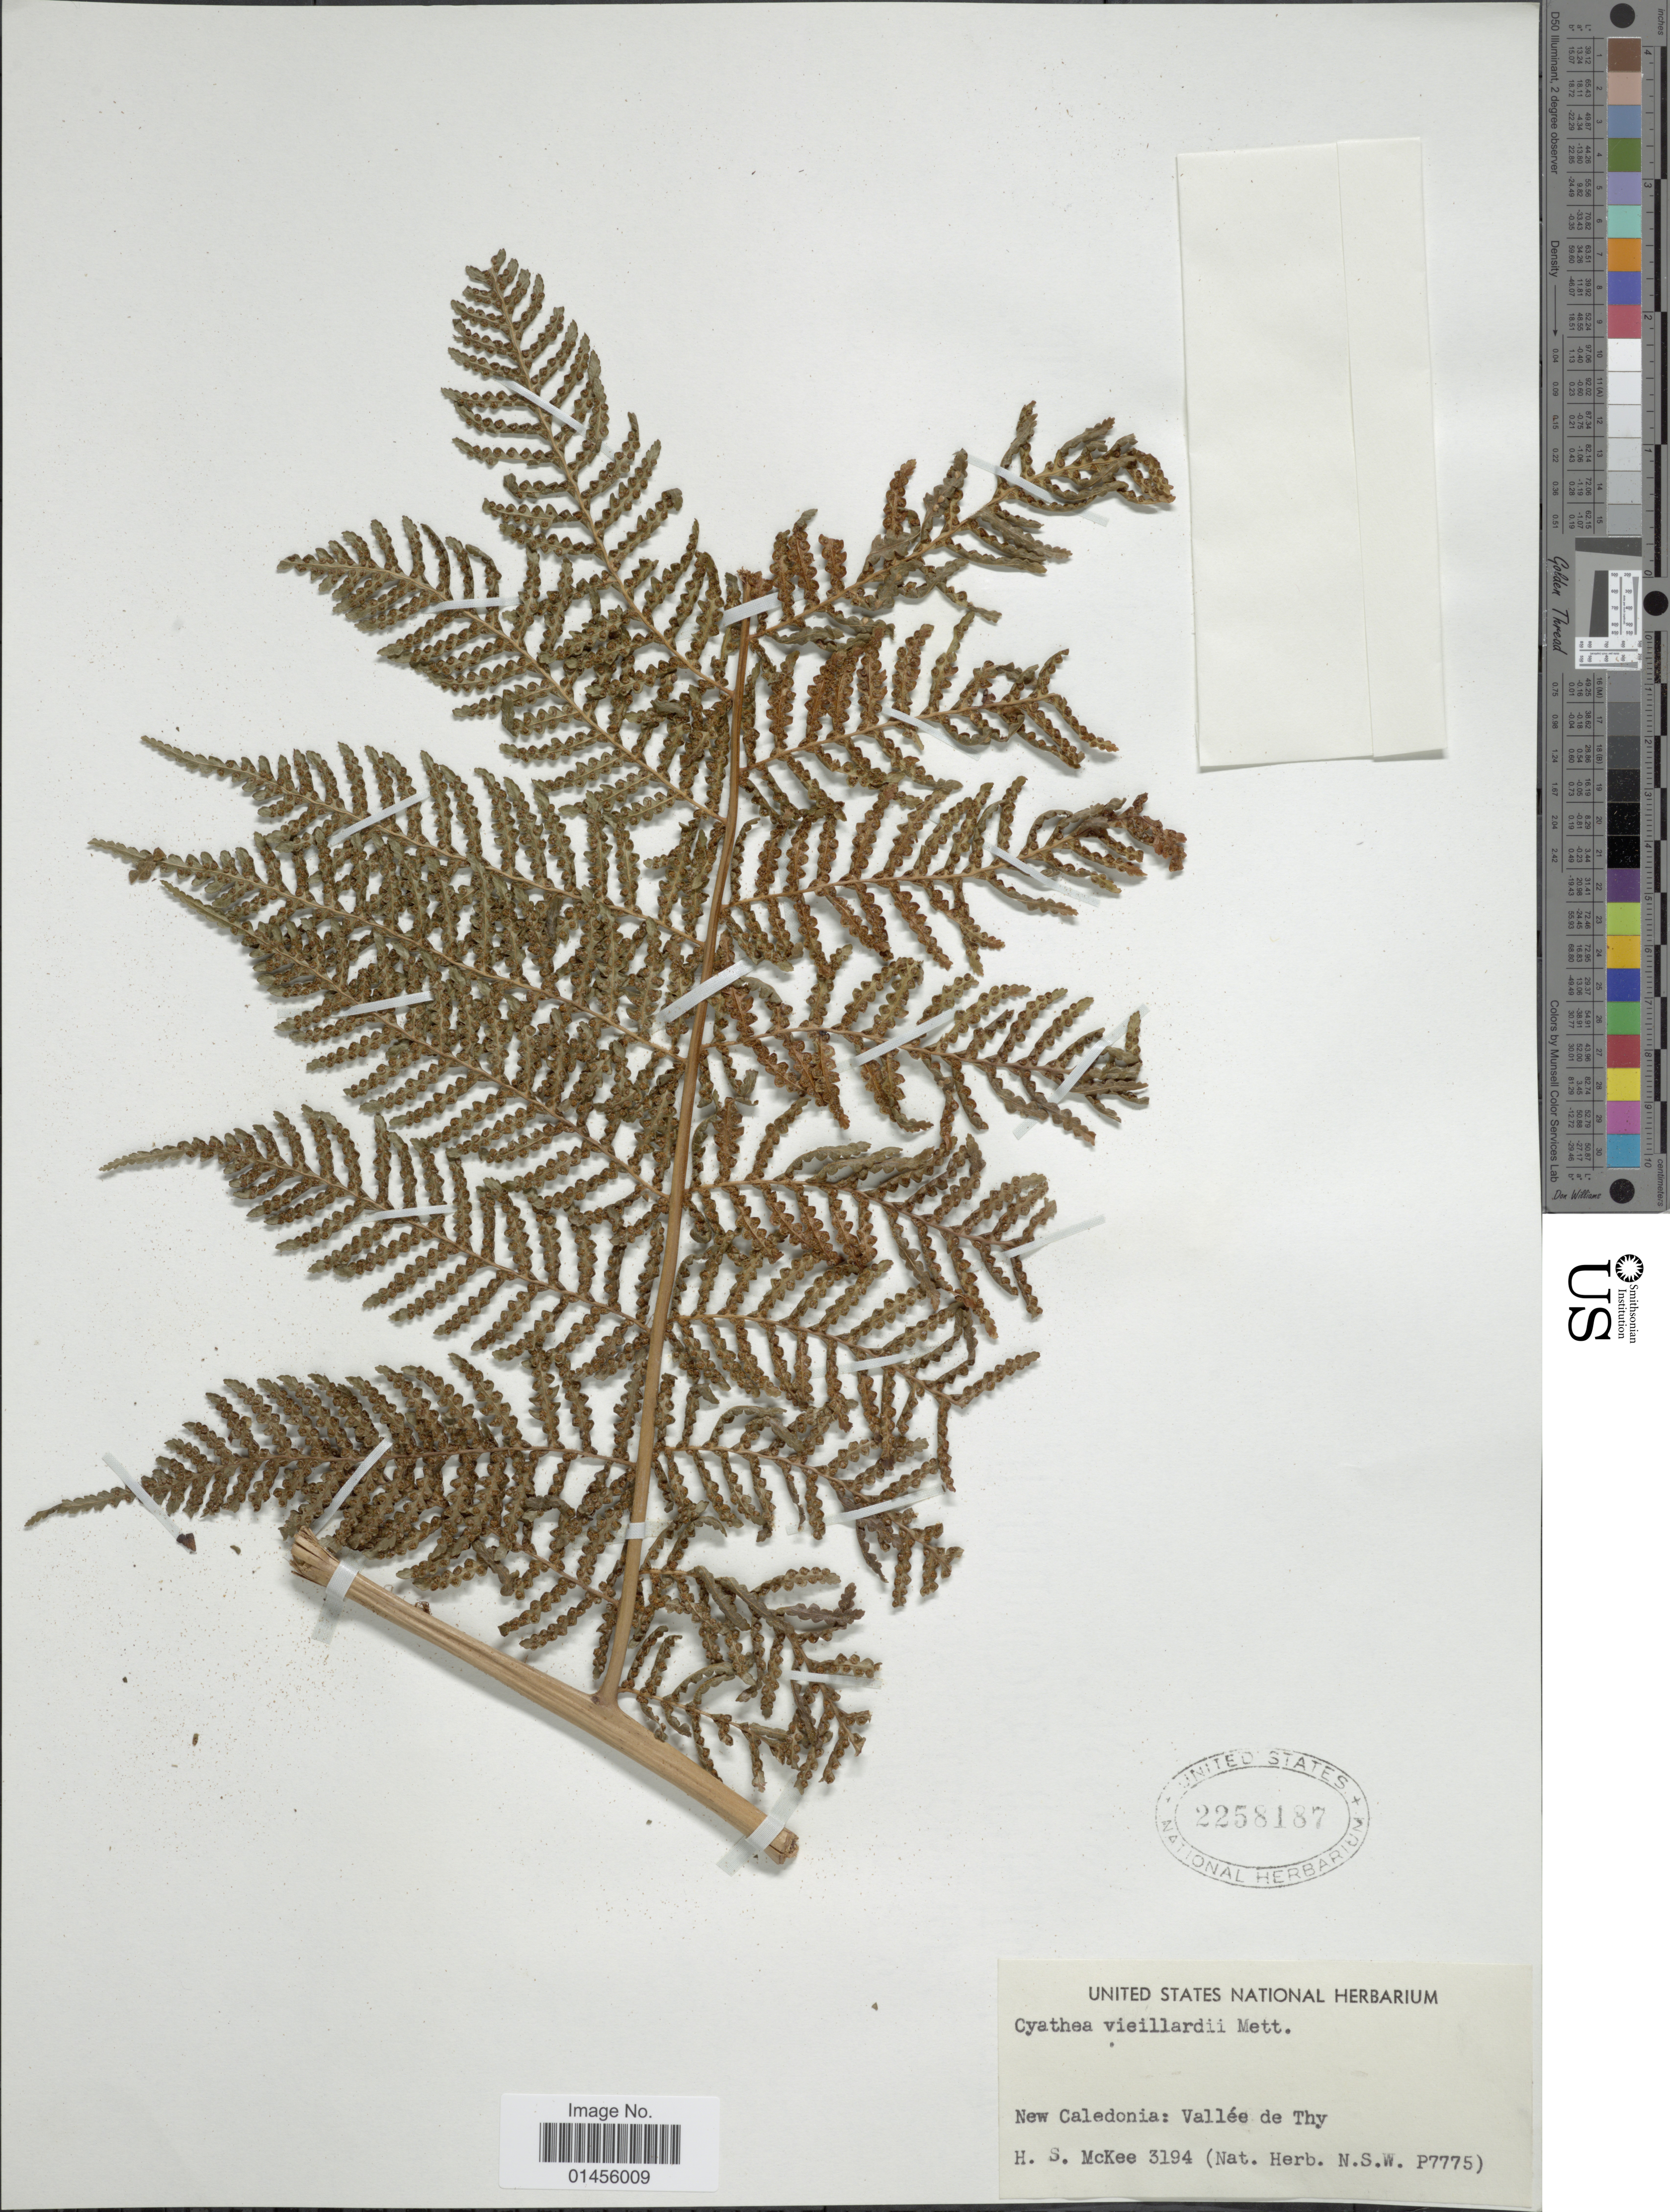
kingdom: Plantae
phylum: Tracheophyta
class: Polypodiopsida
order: Cyatheales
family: Cyatheaceae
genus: Alsophila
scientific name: Alsophila vieilliardii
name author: (Mett.) R.M. Tryon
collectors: H. S. McKee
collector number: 3194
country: New Caledonia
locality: Vallee de Thy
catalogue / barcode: US 2258187